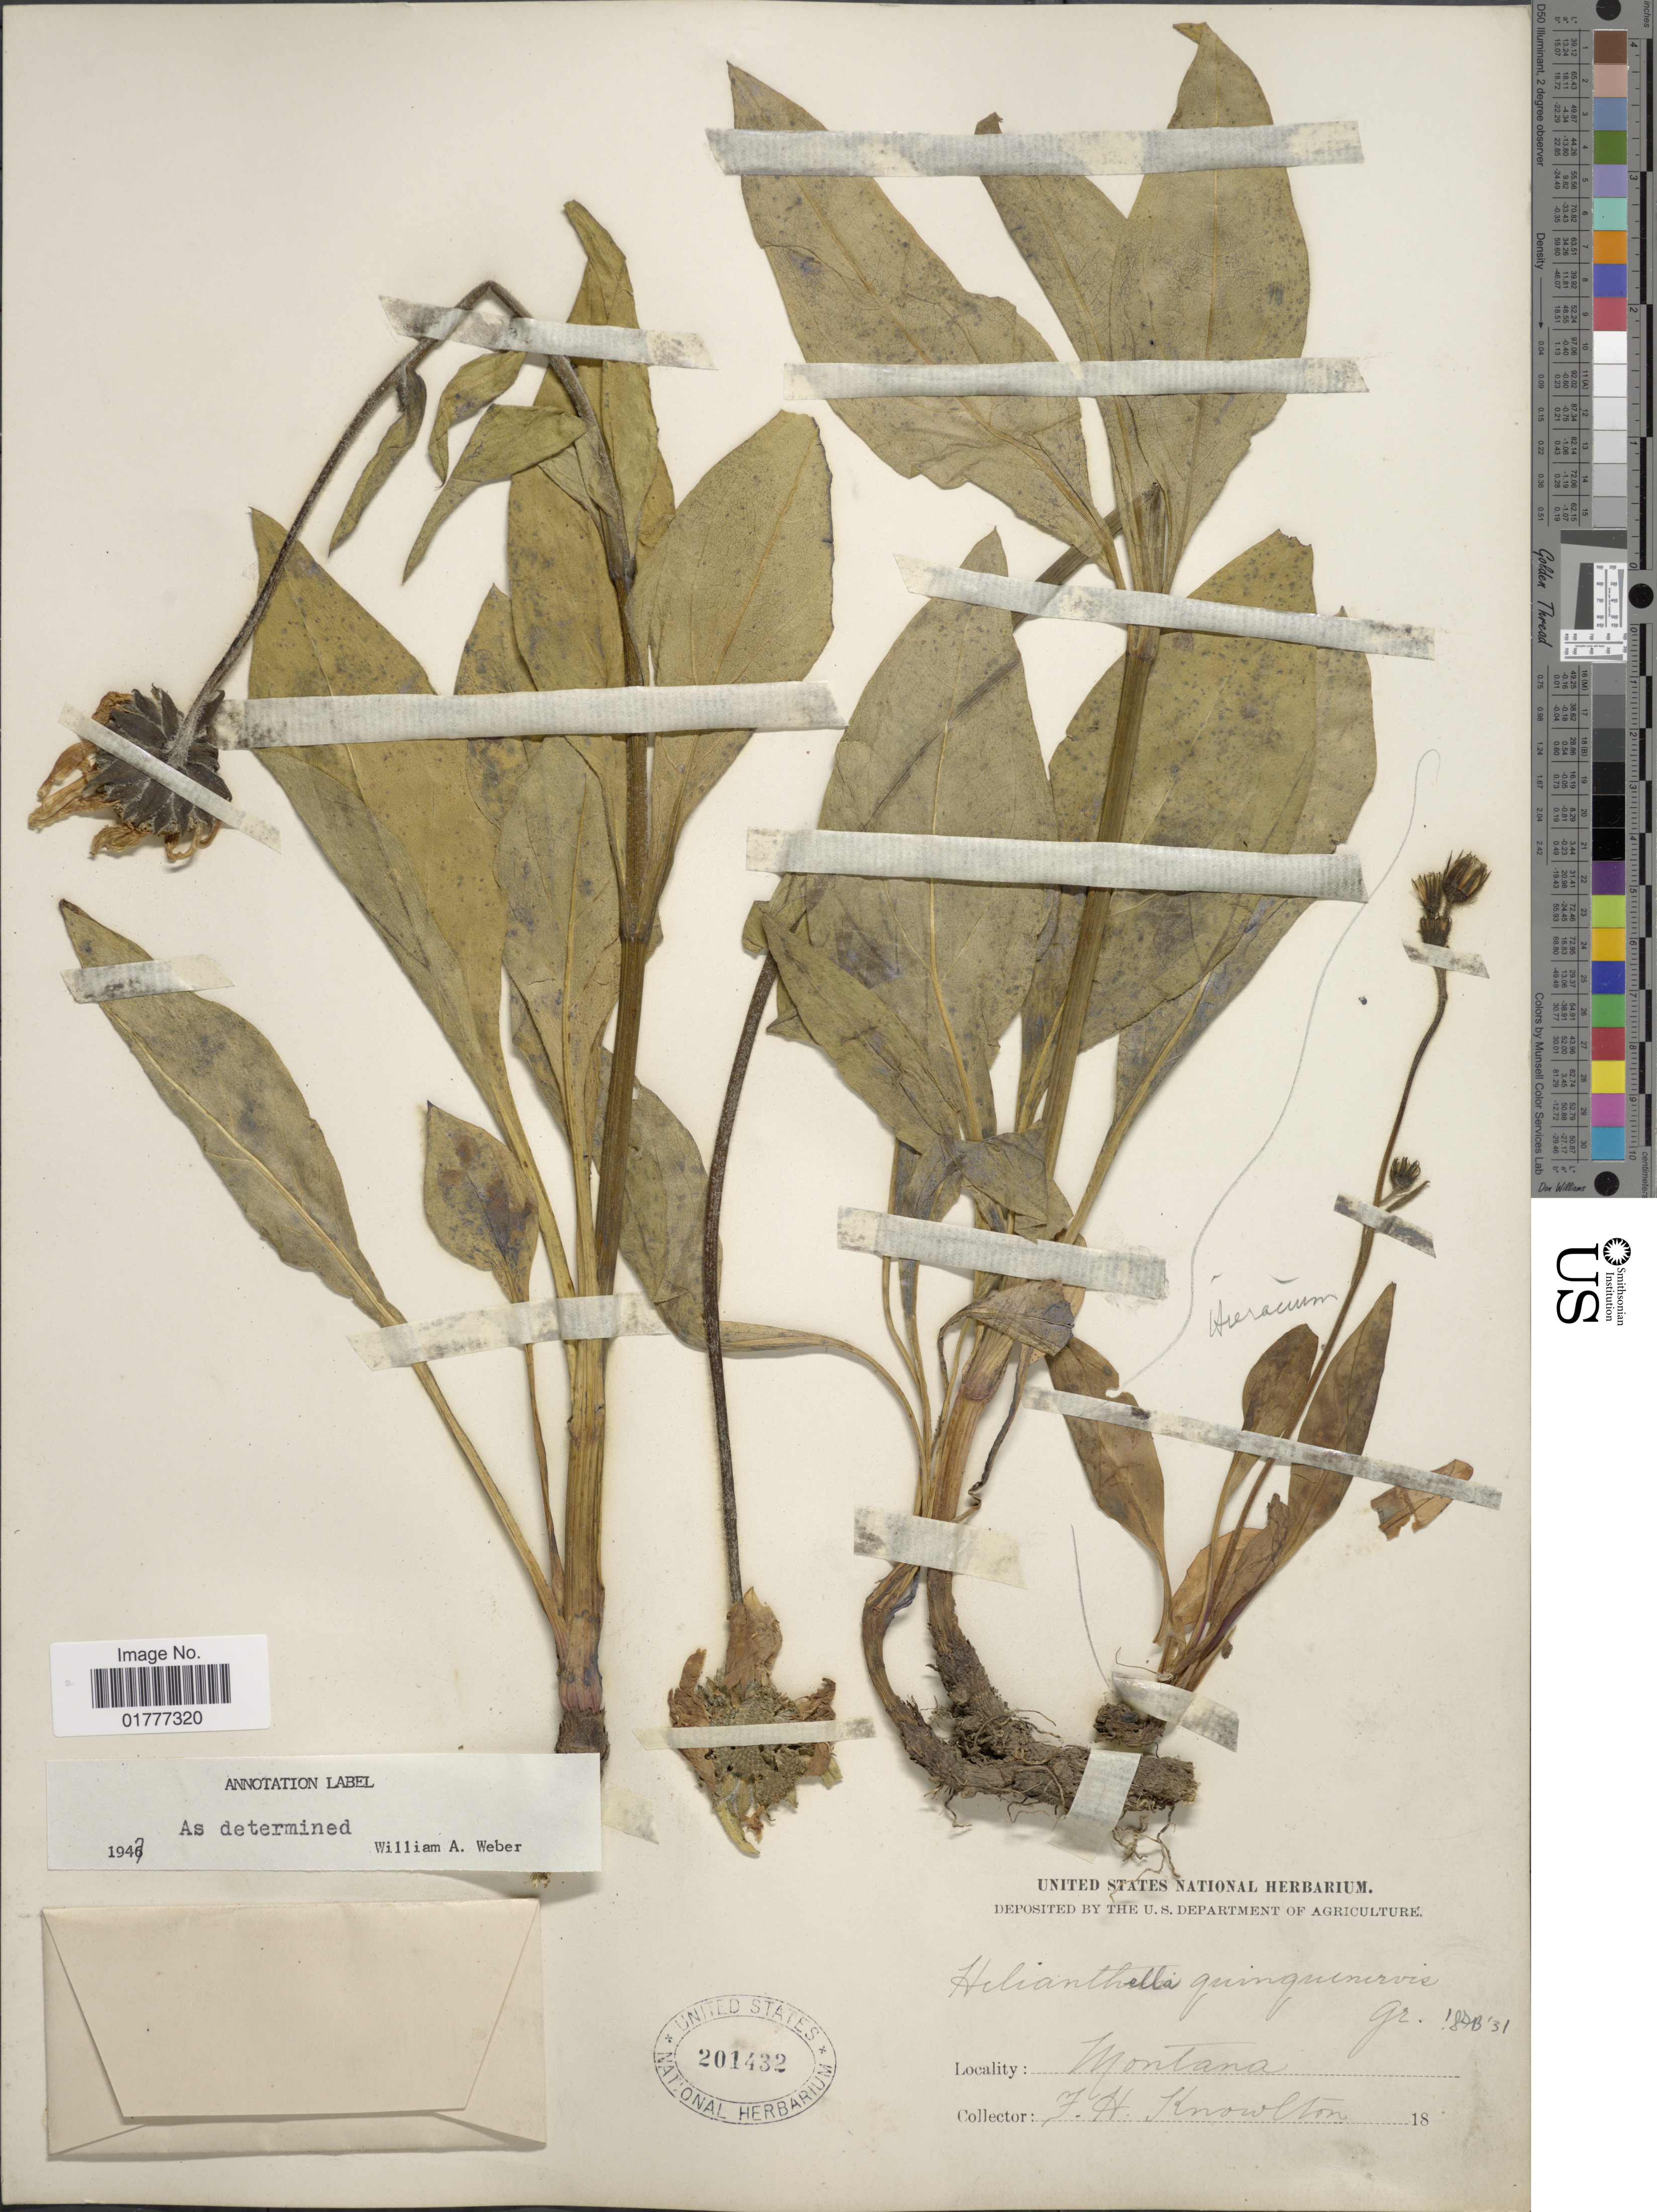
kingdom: Plantae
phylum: Tracheophyta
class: Magnoliopsida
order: Asterales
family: Asteraceae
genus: Helianthella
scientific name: Helianthella quinquenervis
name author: (Hook.) A. Gray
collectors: F. H. Knowlton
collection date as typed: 18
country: United States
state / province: Montana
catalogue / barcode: US 201432